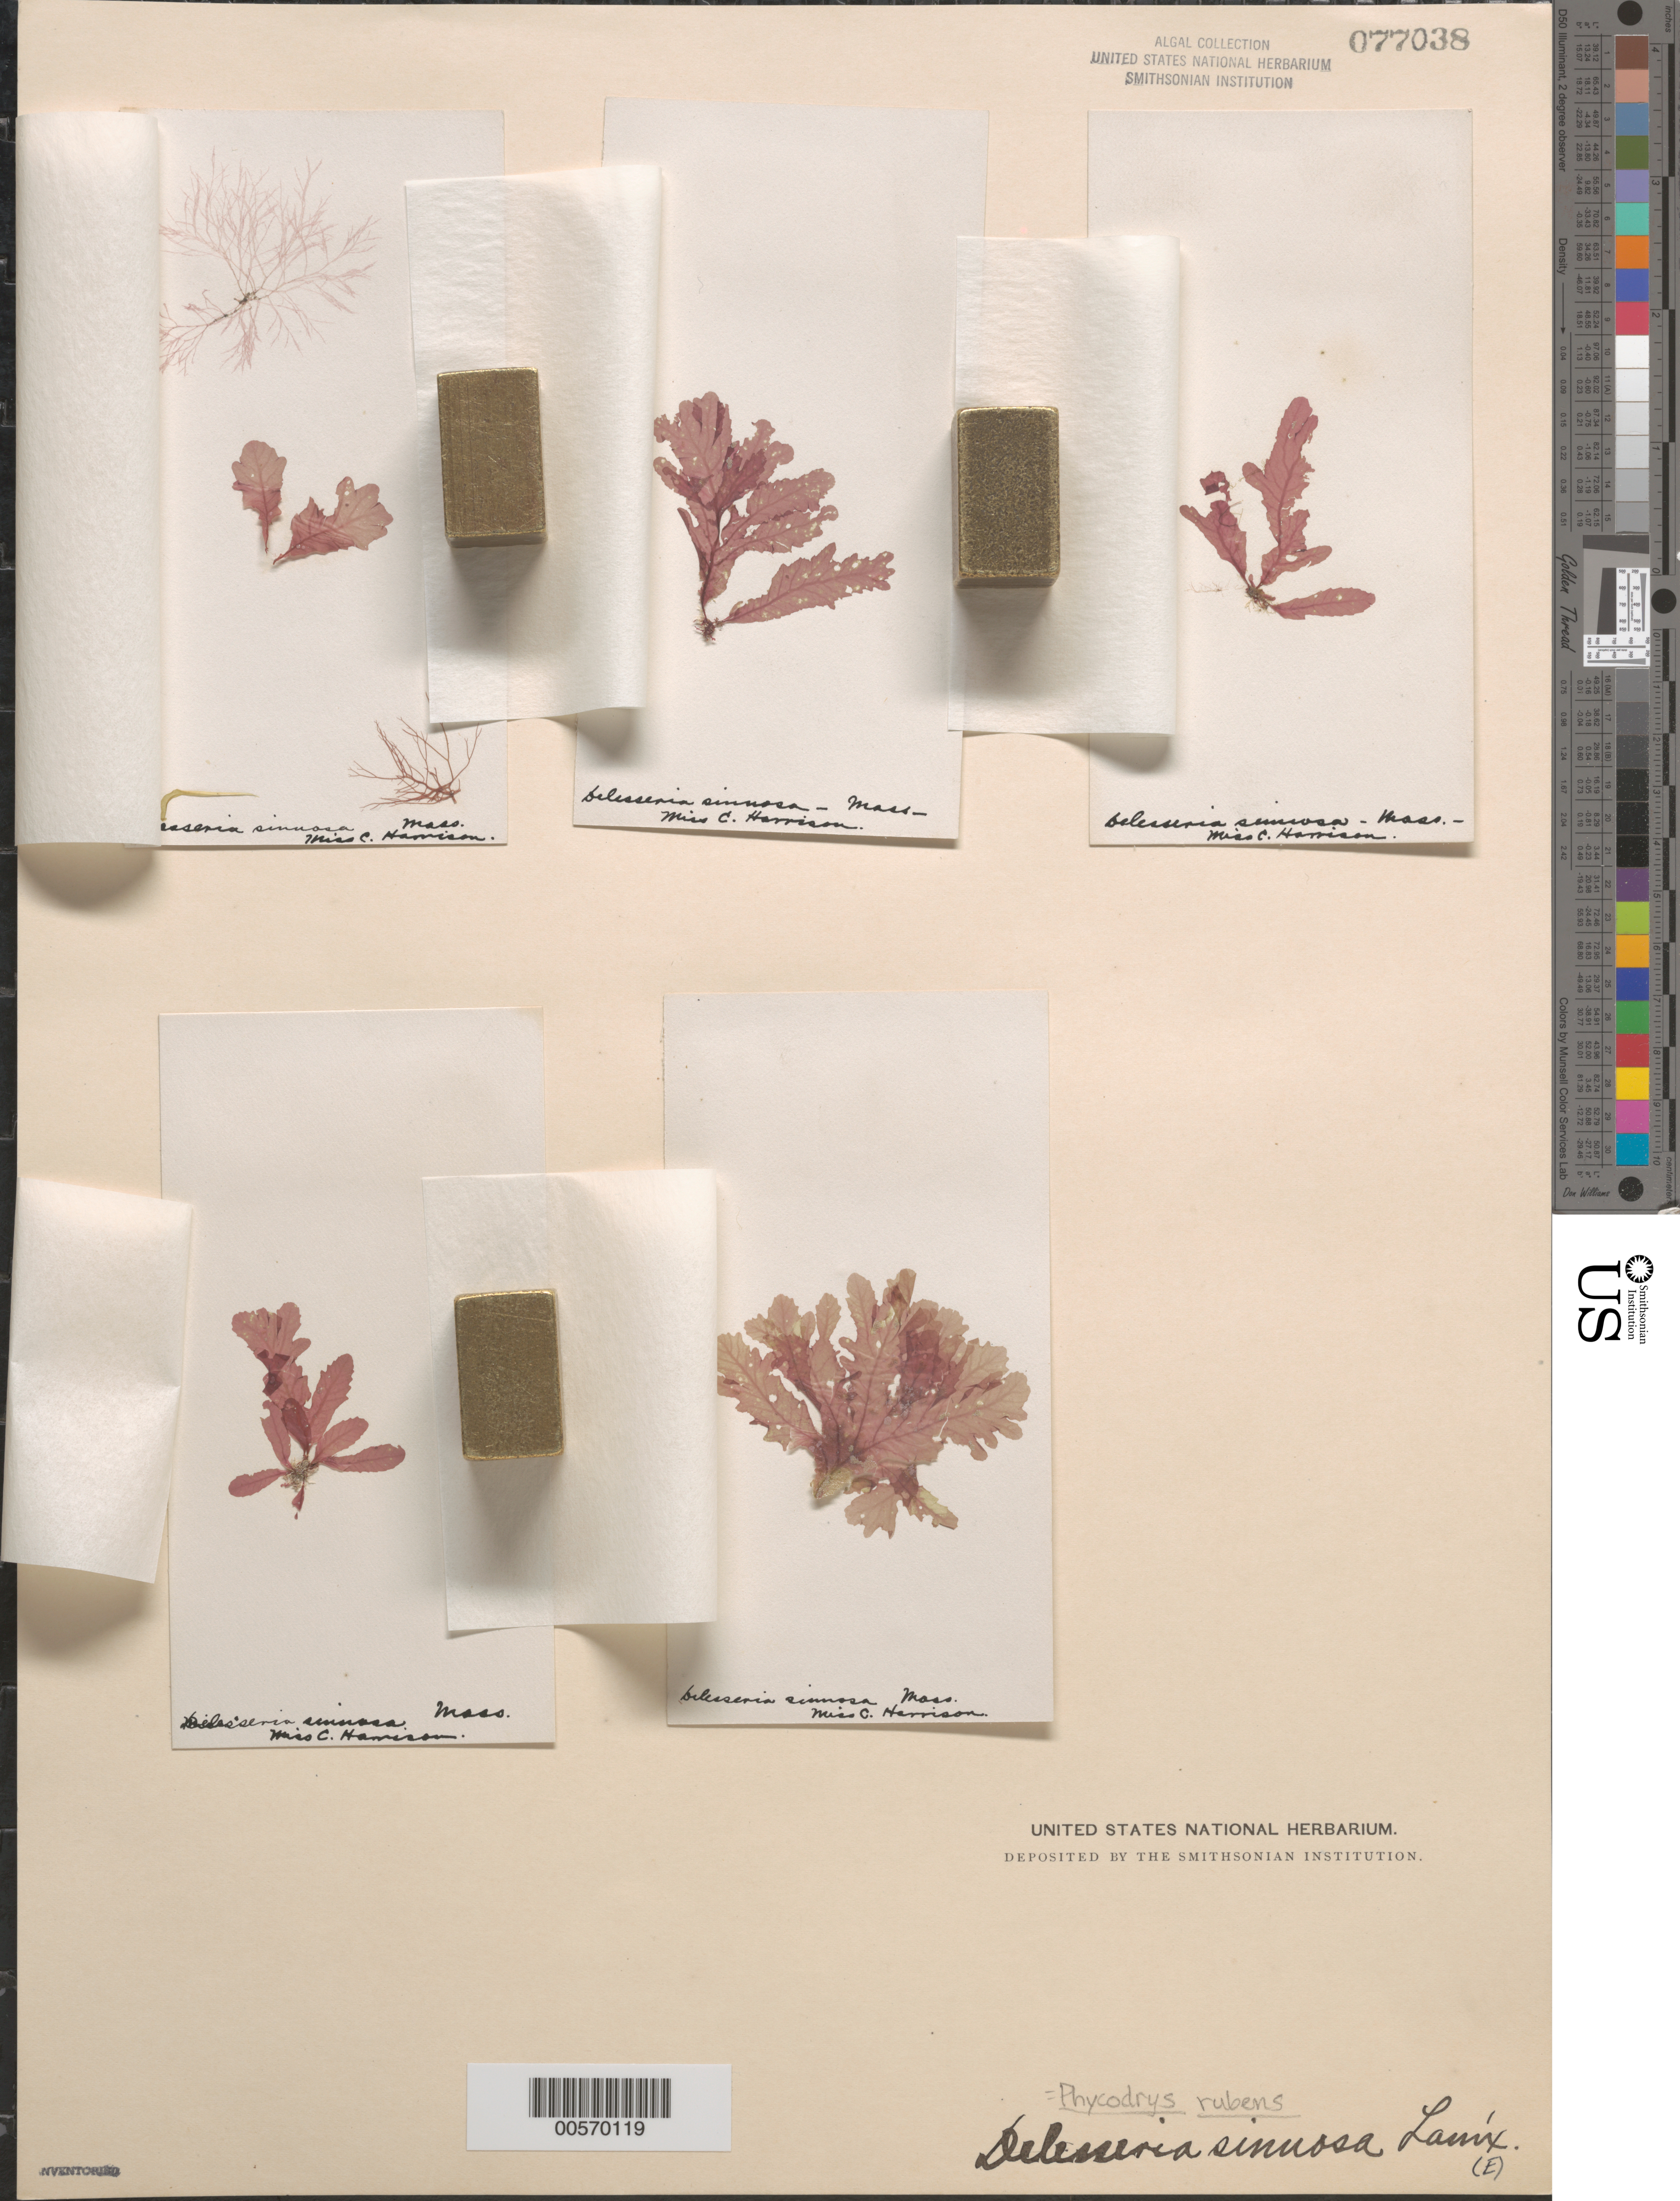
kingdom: Plantae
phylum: Rhodophyta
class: Florideophyceae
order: Ceramiales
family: Delesseriaceae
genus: Phycodrys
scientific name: Phycodrys rubens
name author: (L.) Batters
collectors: C. Harrison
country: United States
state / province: Massachusetts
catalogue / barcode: US 77038